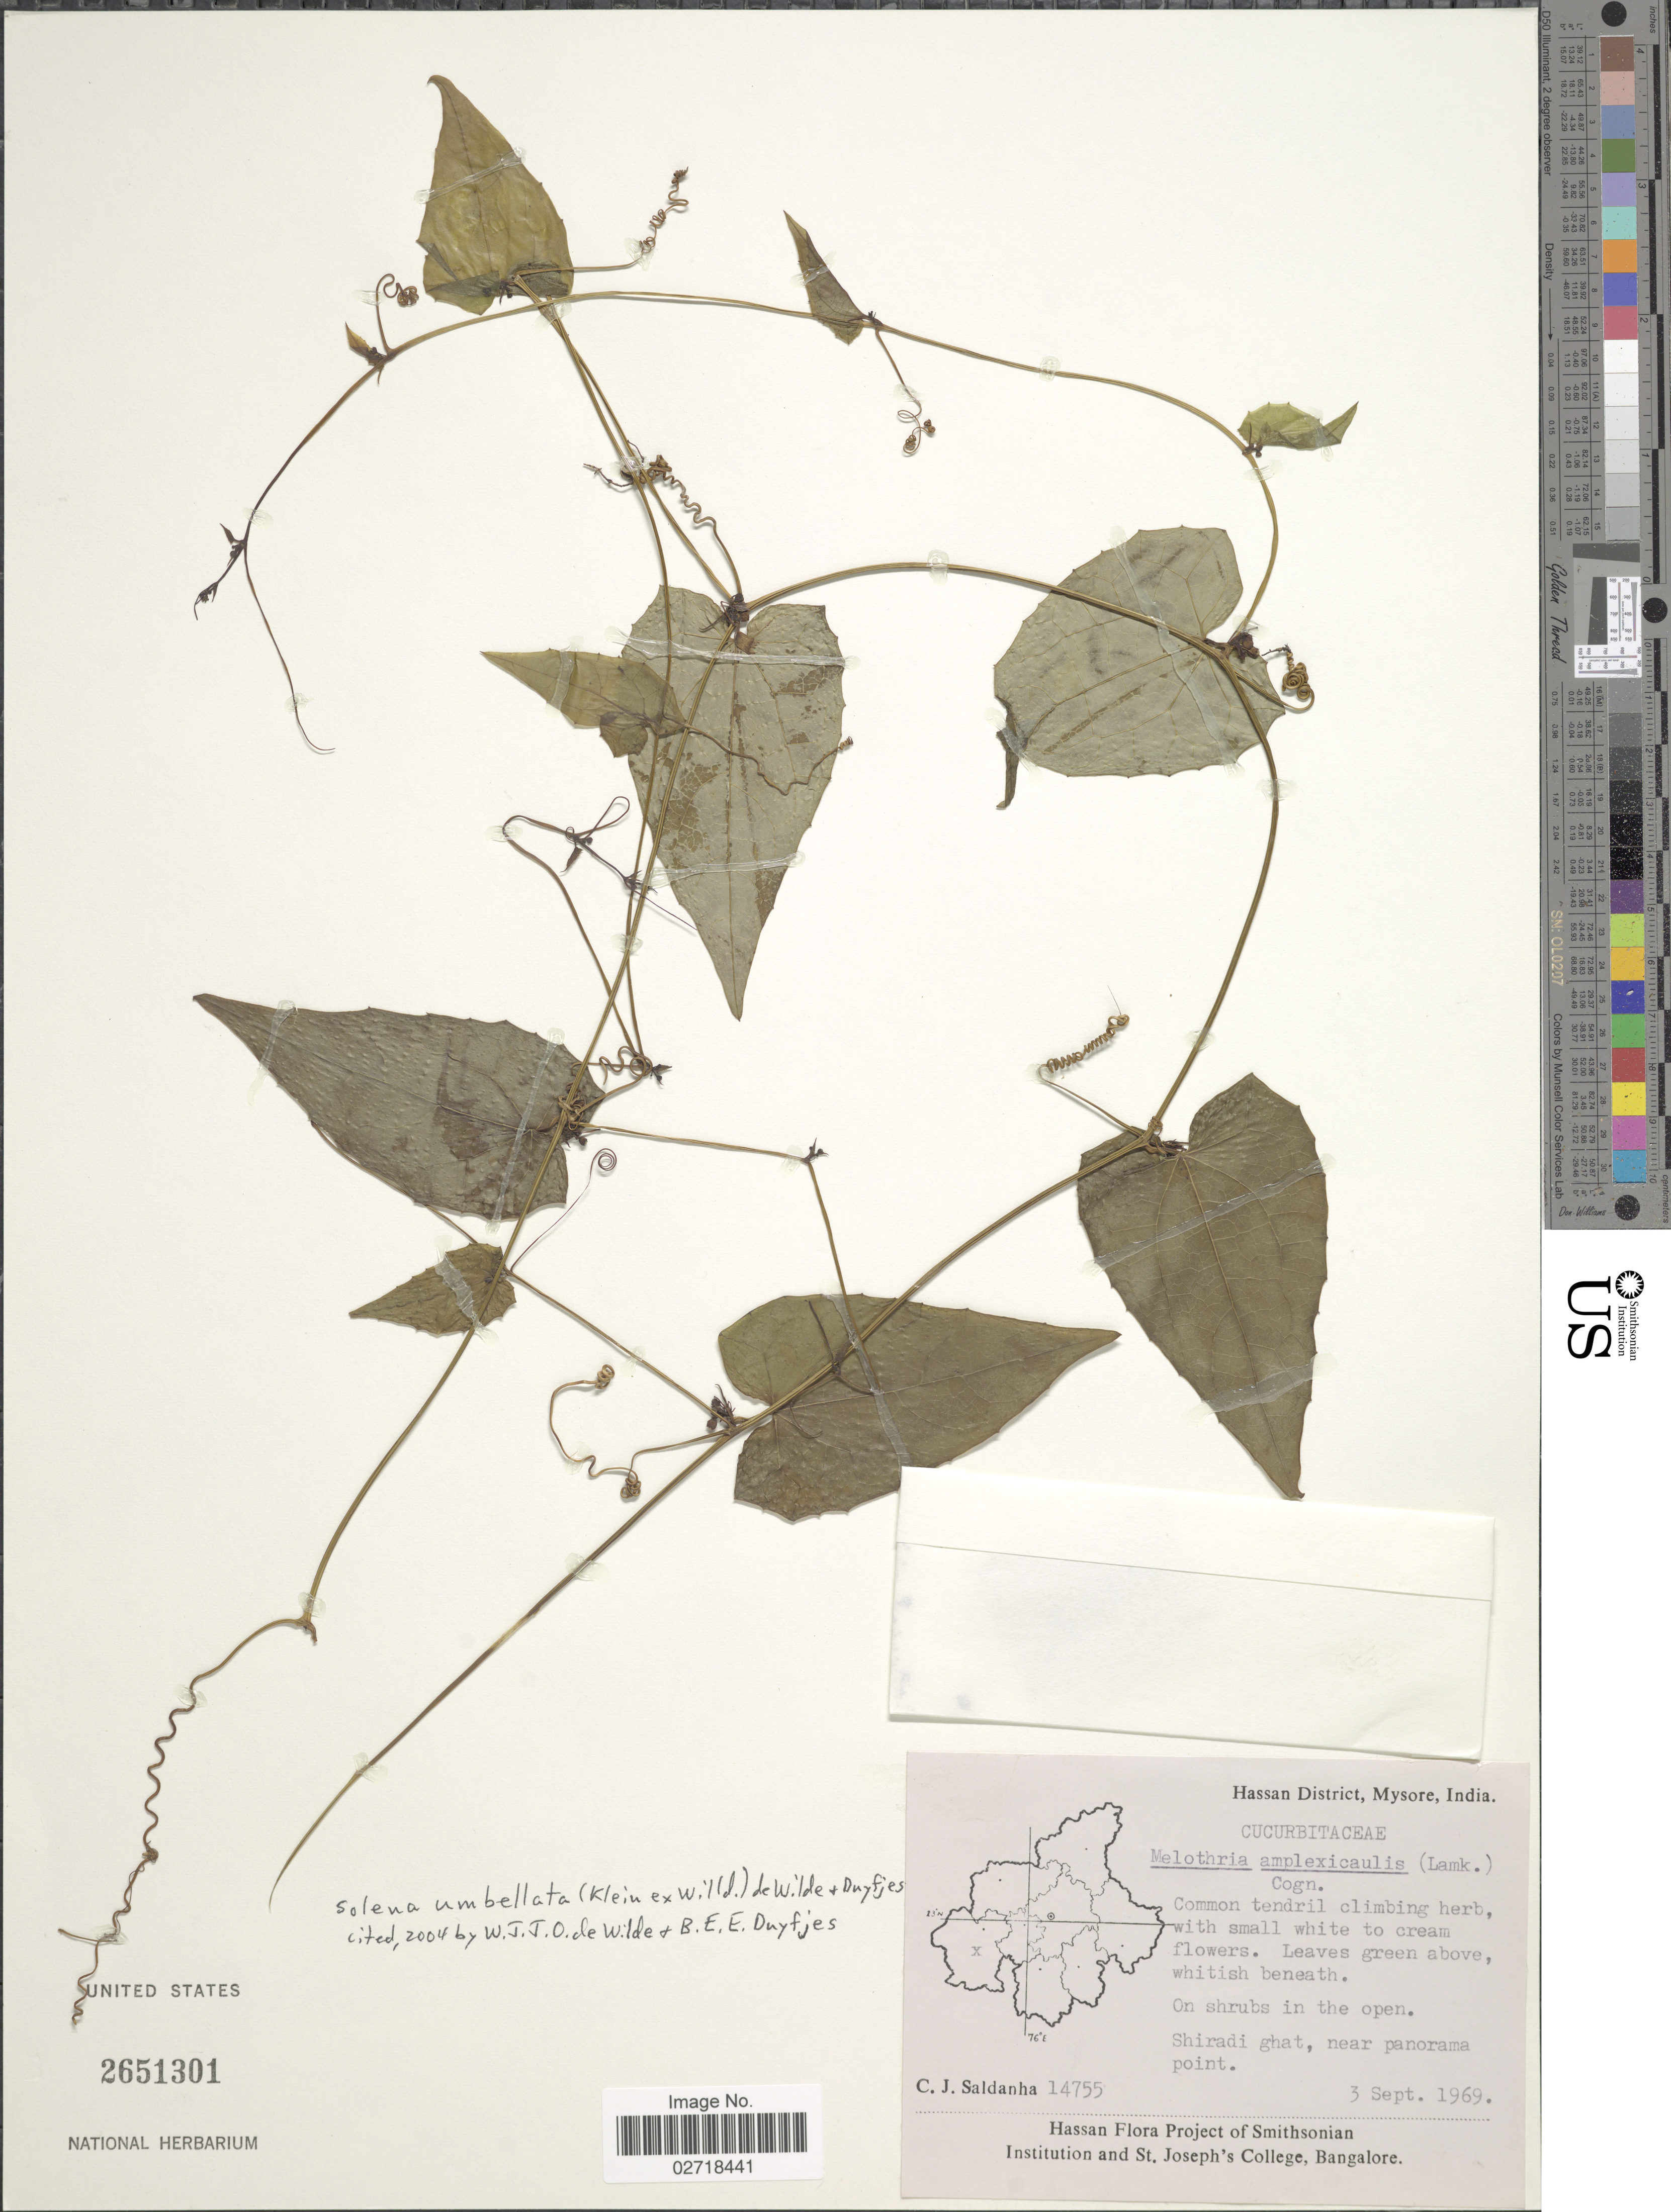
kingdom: Plantae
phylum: Tracheophyta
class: Magnoliopsida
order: Cucurbitales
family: Cucurbitaceae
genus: Solena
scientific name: Solena umbellata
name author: W.J. de Wilde & Duyfjes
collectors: C. J. Saldanha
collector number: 14755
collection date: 1969-09-03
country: India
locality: Hassan District, Mysore. Shiradi ghat, near panorama point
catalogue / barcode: US 2651301